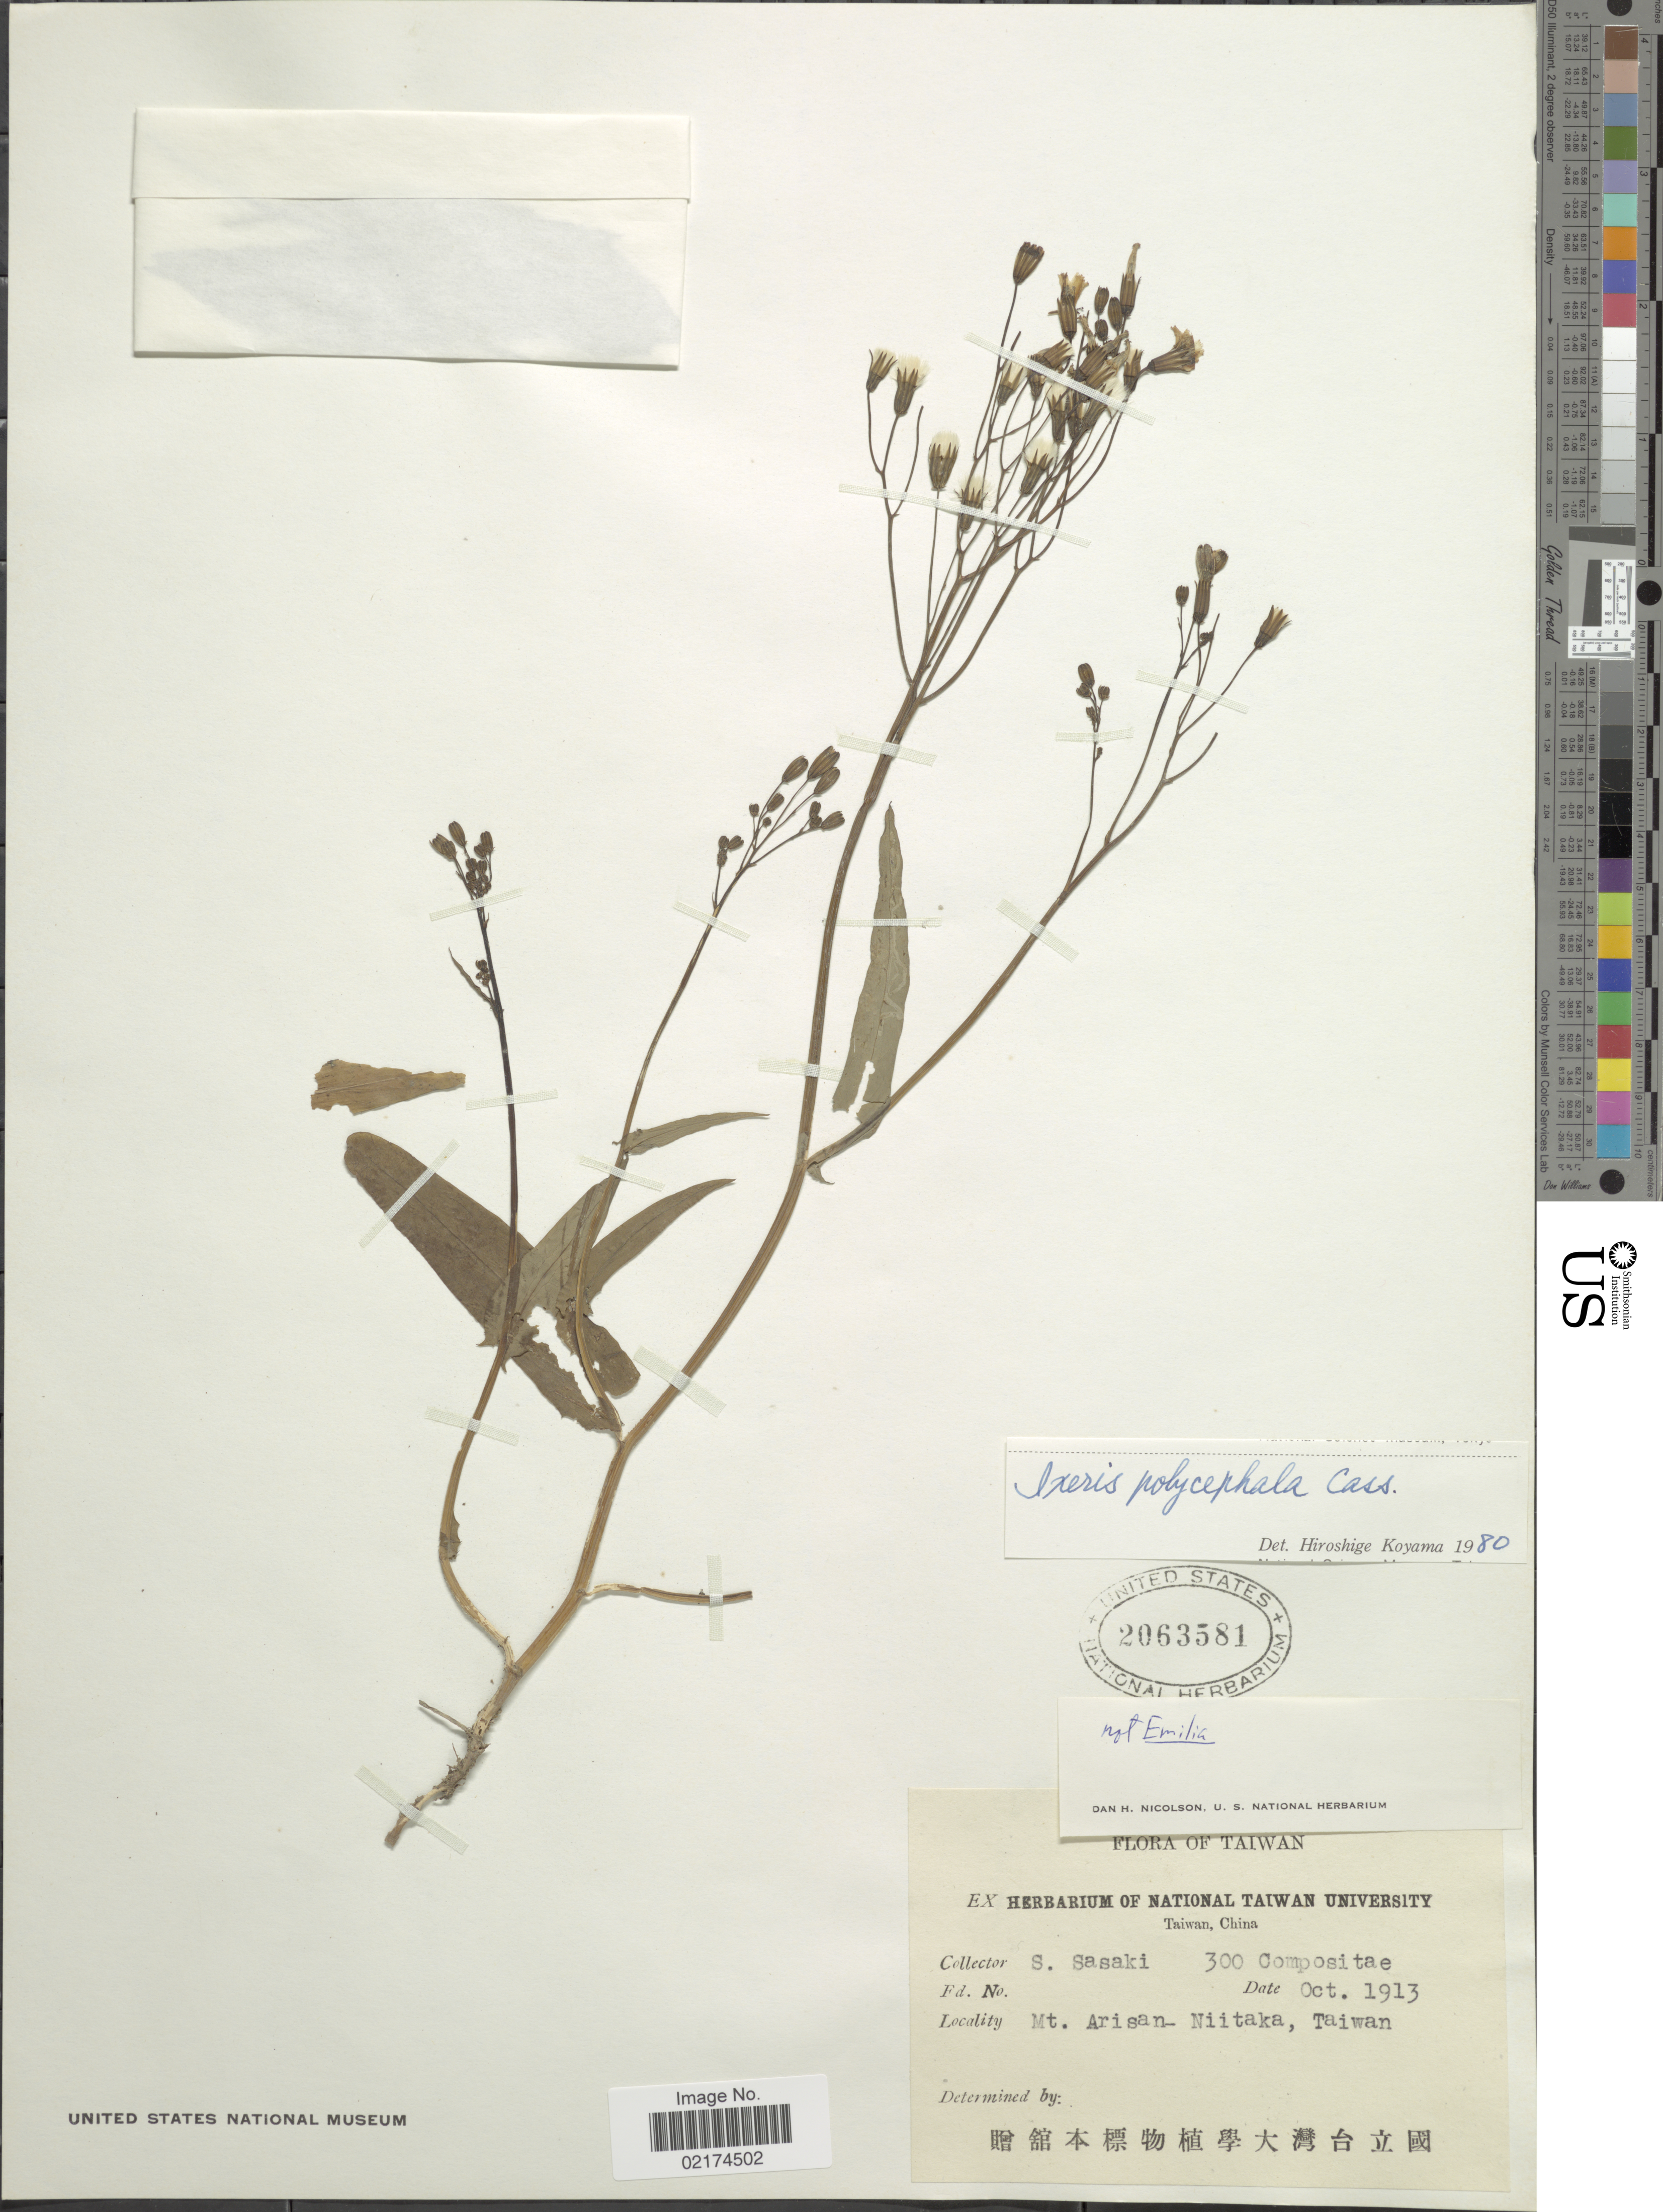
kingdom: Plantae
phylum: Tracheophyta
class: Magnoliopsida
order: Asterales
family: Asteraceae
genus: Ixeris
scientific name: Ixeris polycephala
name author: Cass. ex DC.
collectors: S. Sasaki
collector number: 300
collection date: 1913-10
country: Taiwan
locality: Mt. Arisan - Niitaka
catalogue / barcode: US 2063581